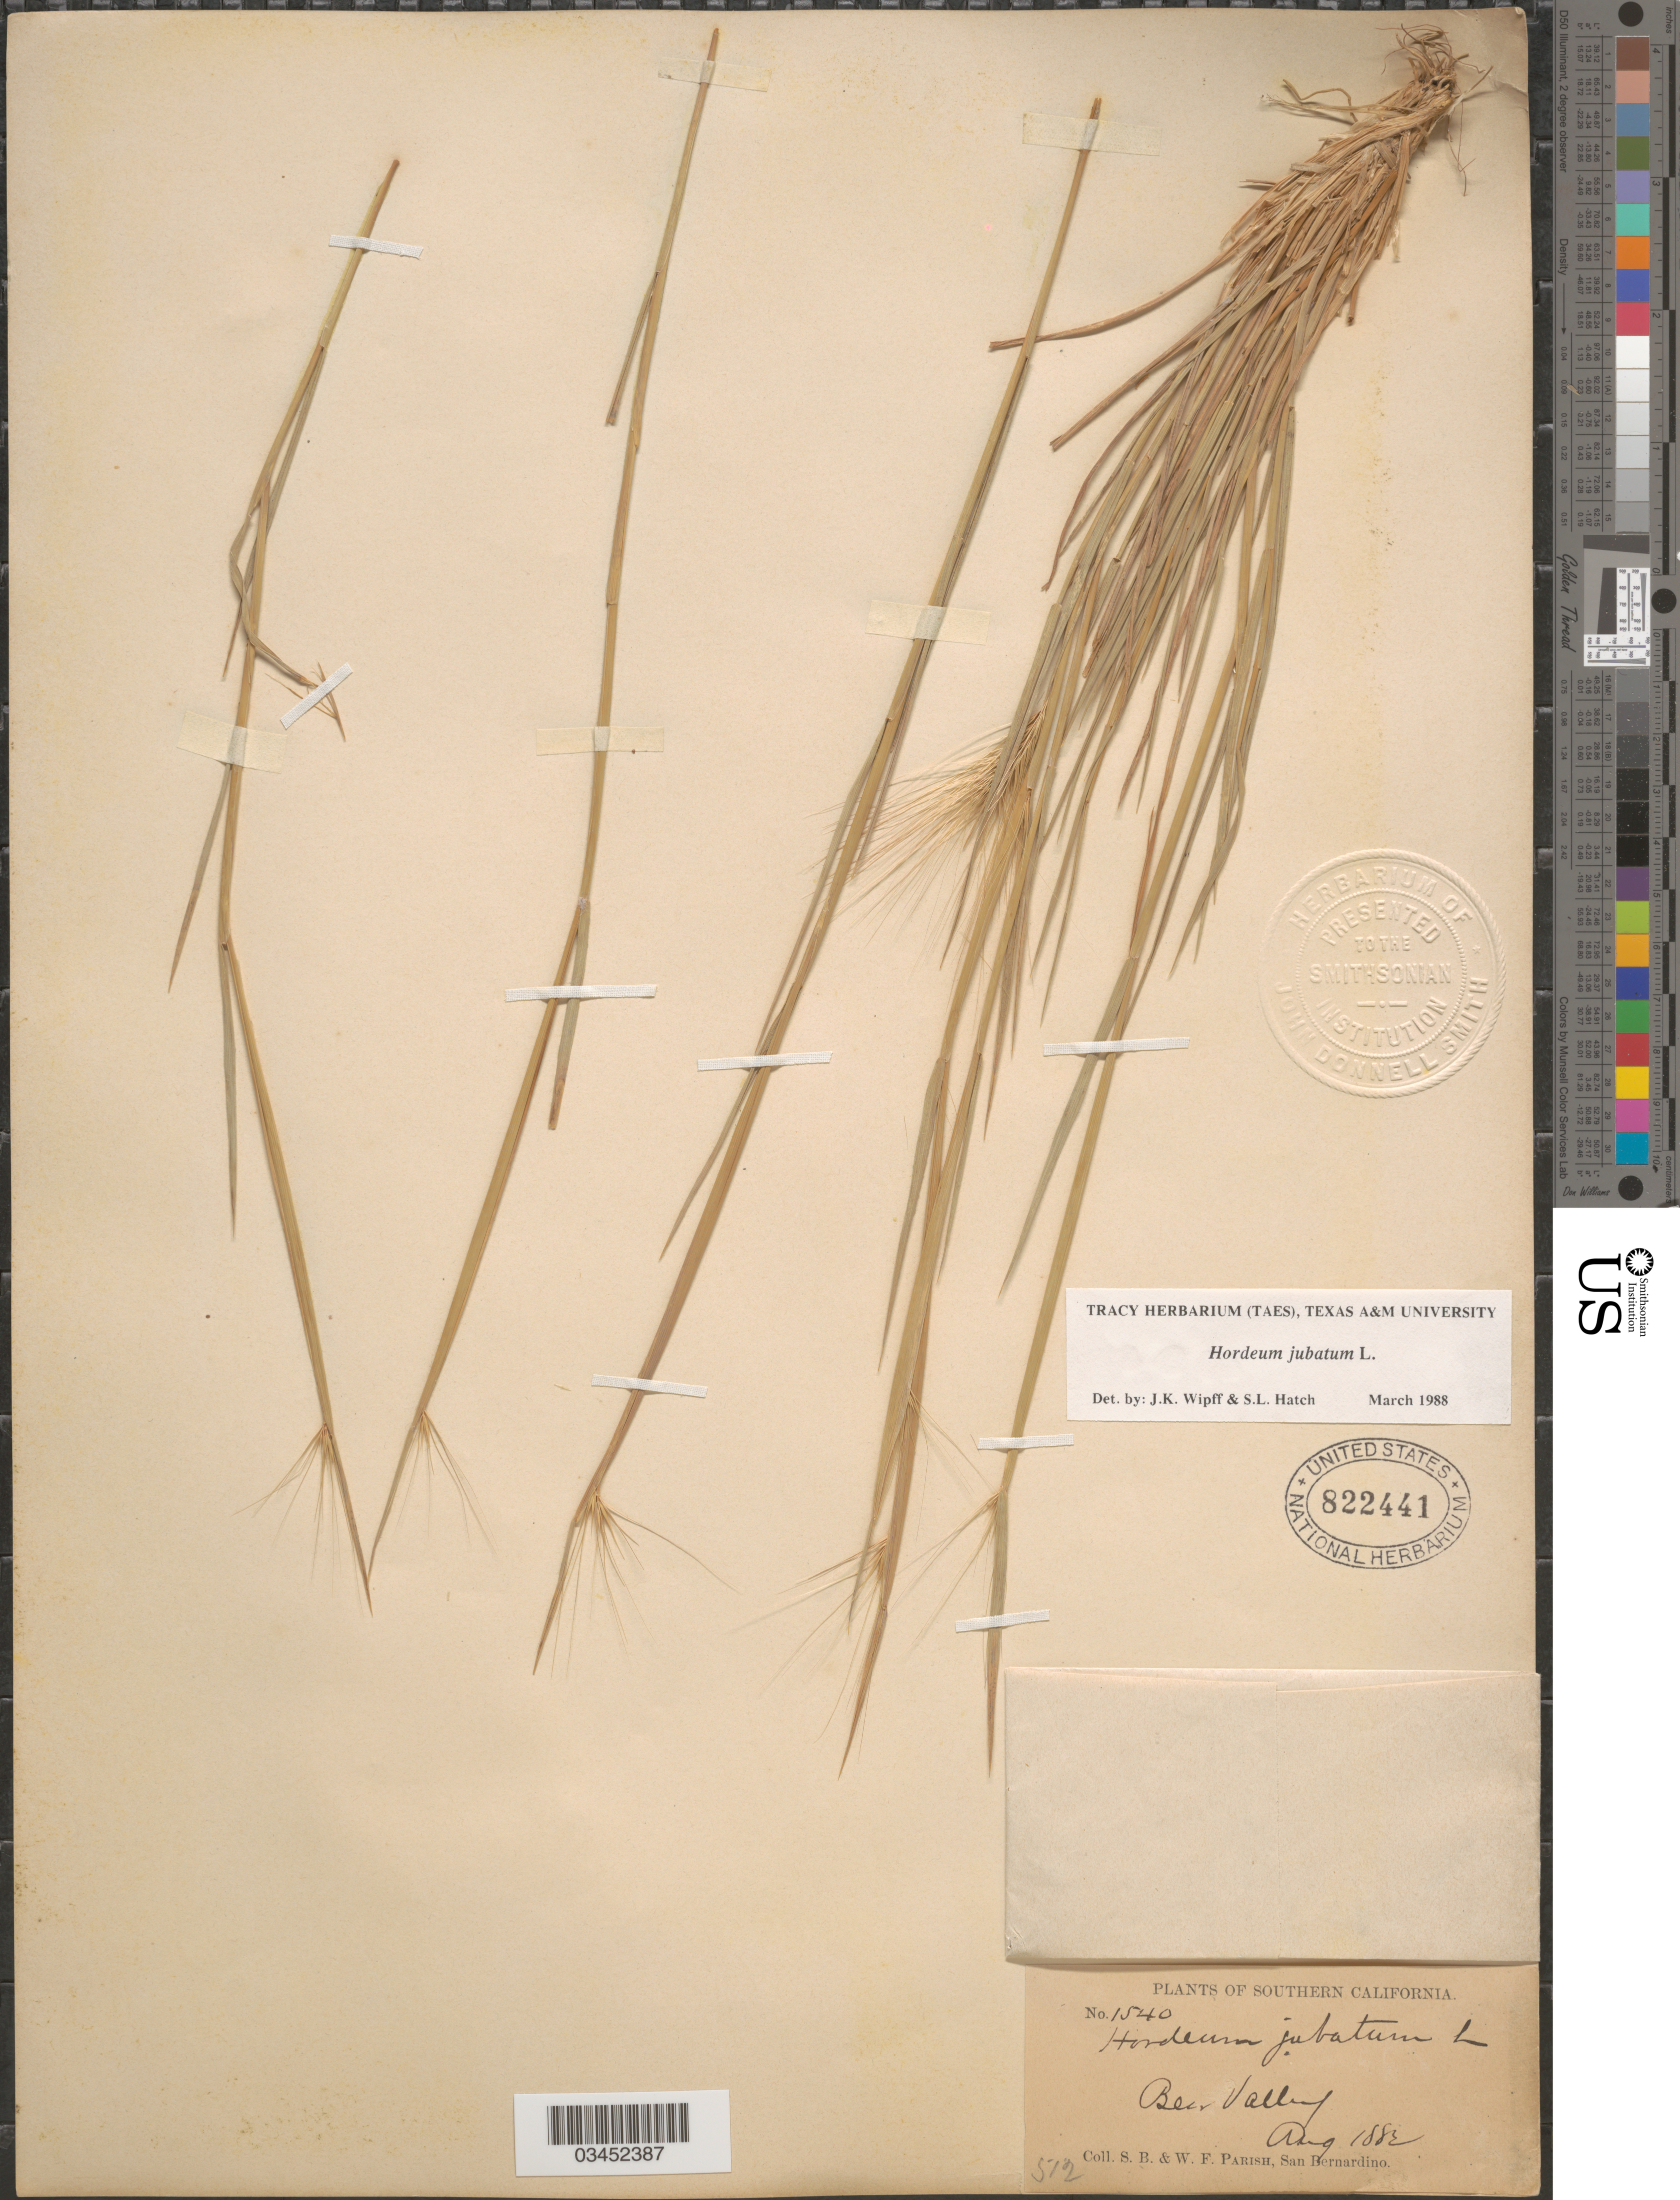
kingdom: Plantae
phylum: Tracheophyta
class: Liliopsida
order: Poales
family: Poaceae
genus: Hordeum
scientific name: Hordeum jubatum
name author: L.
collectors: S. B. Parish & W. F. Parish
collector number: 1540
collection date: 1882-08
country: United States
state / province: California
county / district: San Bernardino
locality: Southern California. Bear Valley.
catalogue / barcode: US 822441